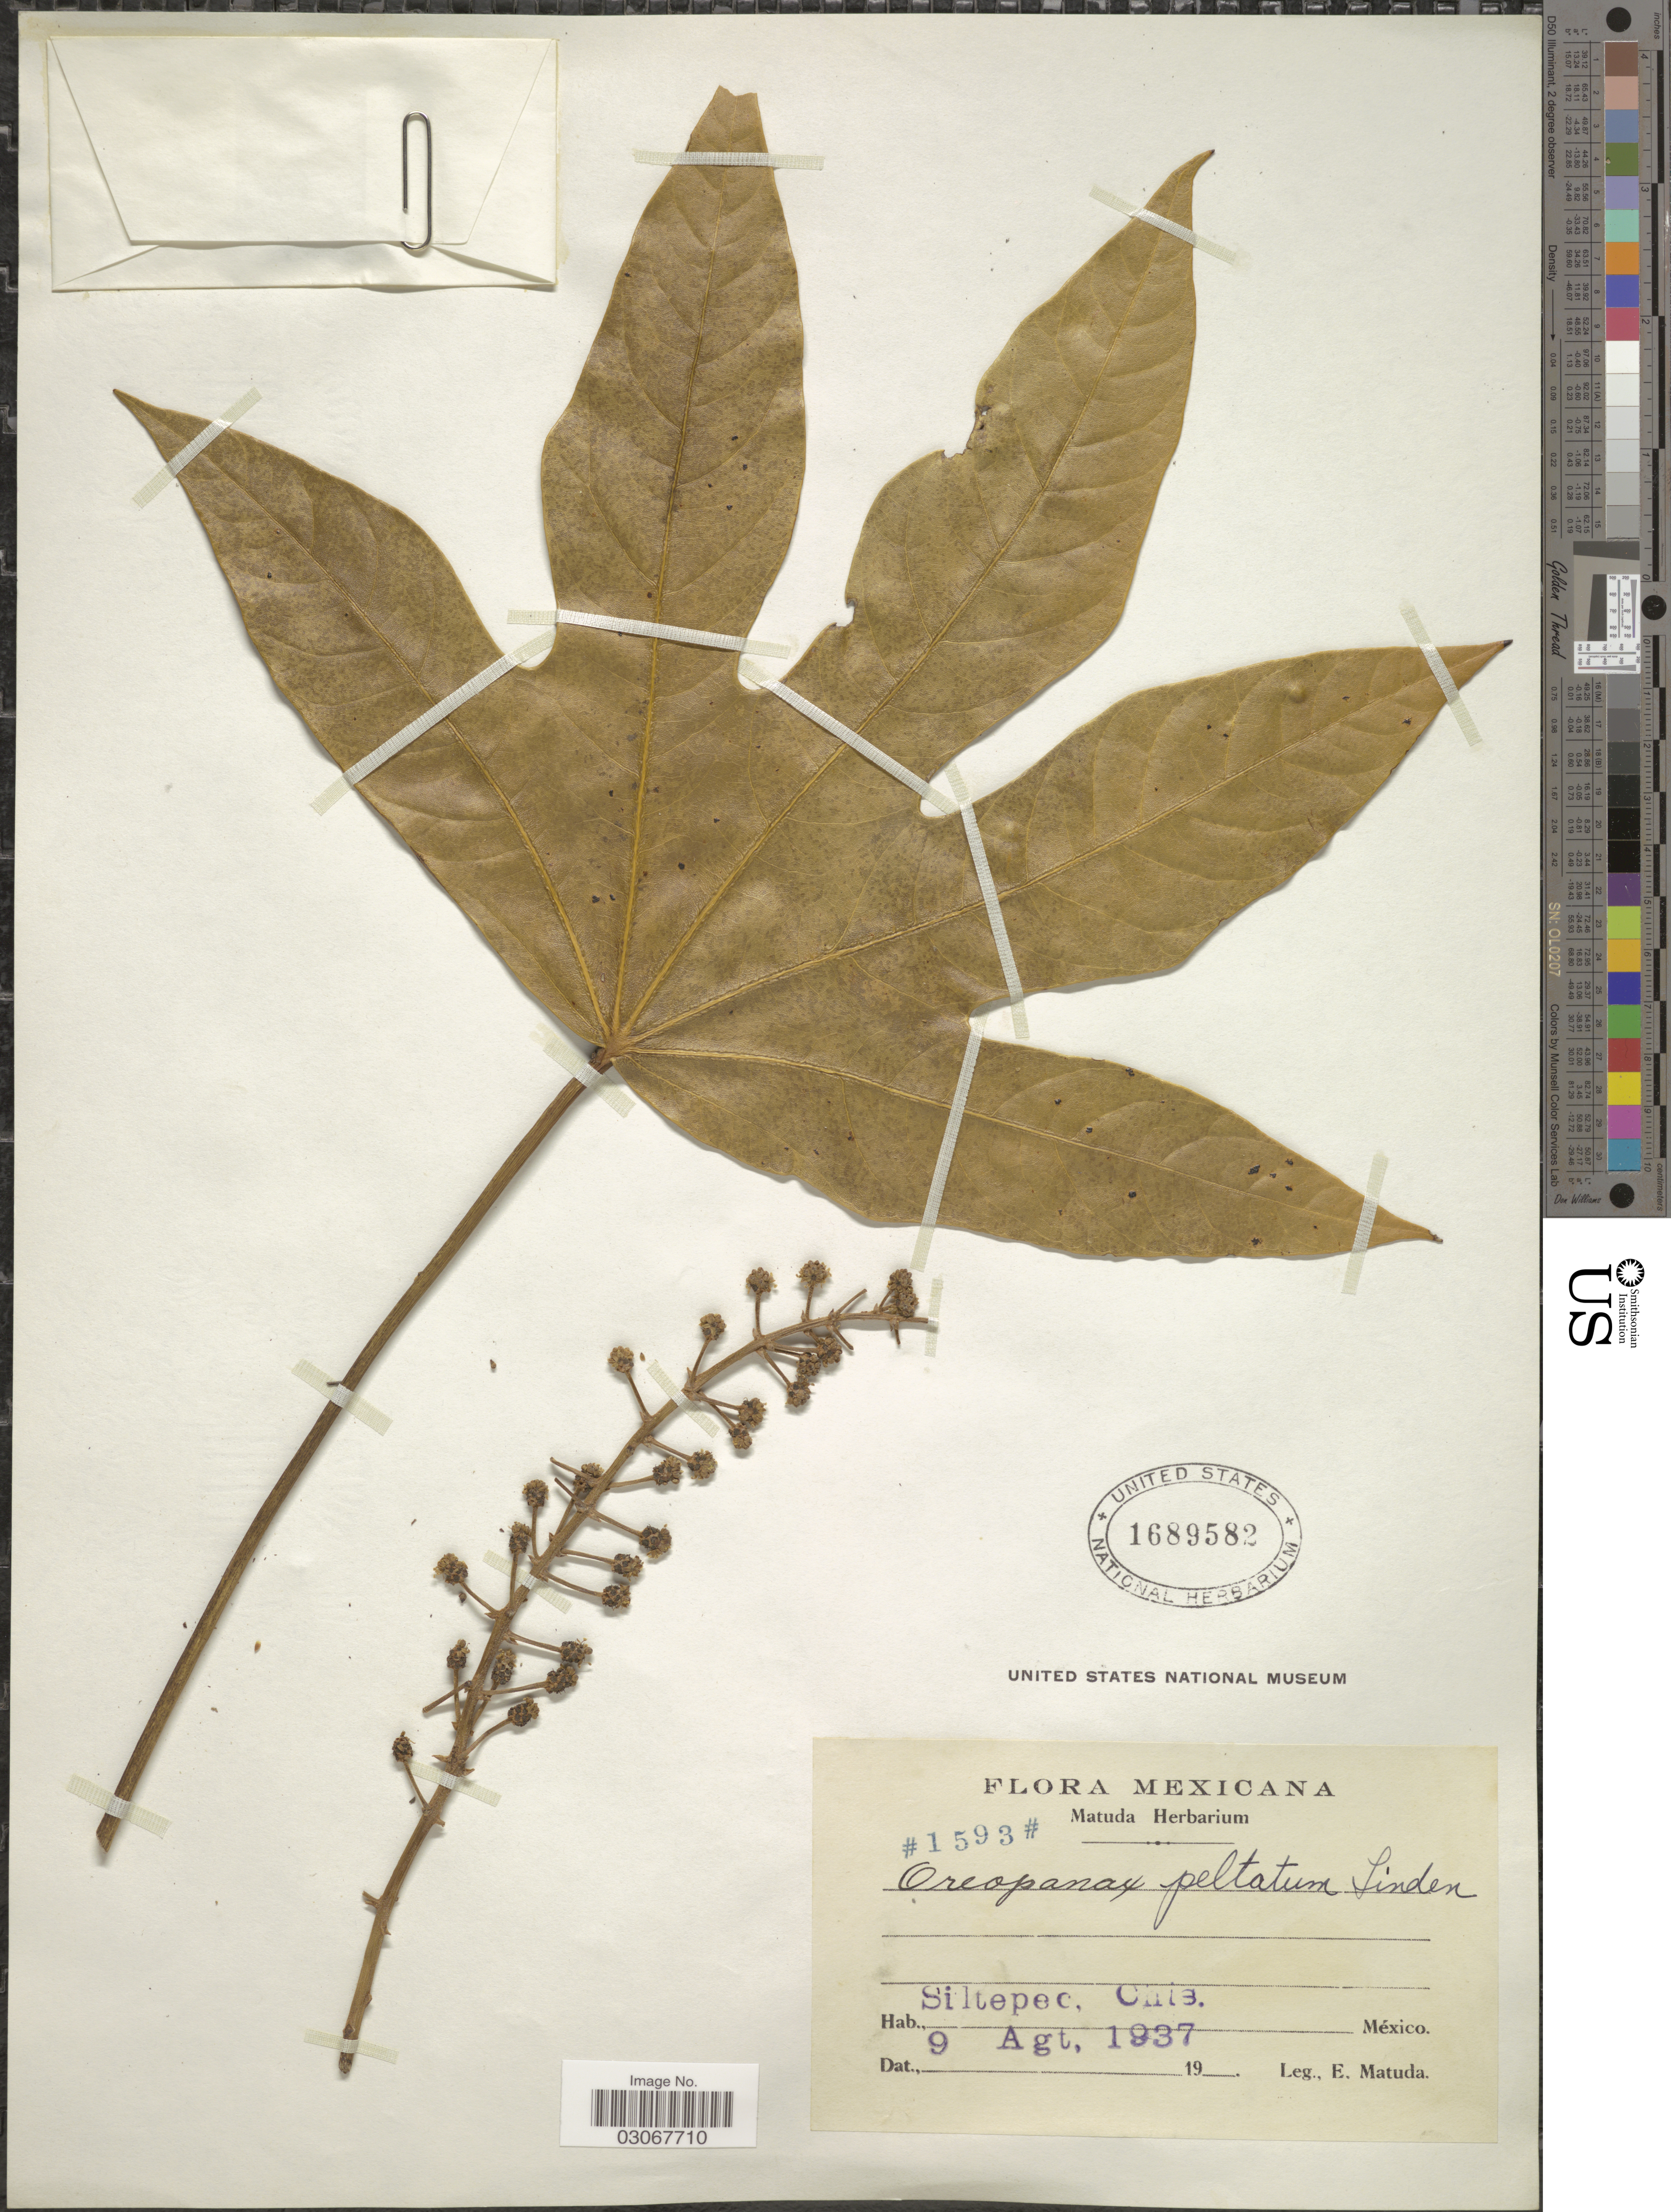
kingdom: Plantae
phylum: Tracheophyta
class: Magnoliopsida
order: Apiales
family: Araliaceae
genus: Oreopanax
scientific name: Oreopanax sp.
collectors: E. Matuda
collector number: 1593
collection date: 1937-08-09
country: Mexico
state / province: Chiapas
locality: Siltepec, Chis.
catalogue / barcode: US 1689582